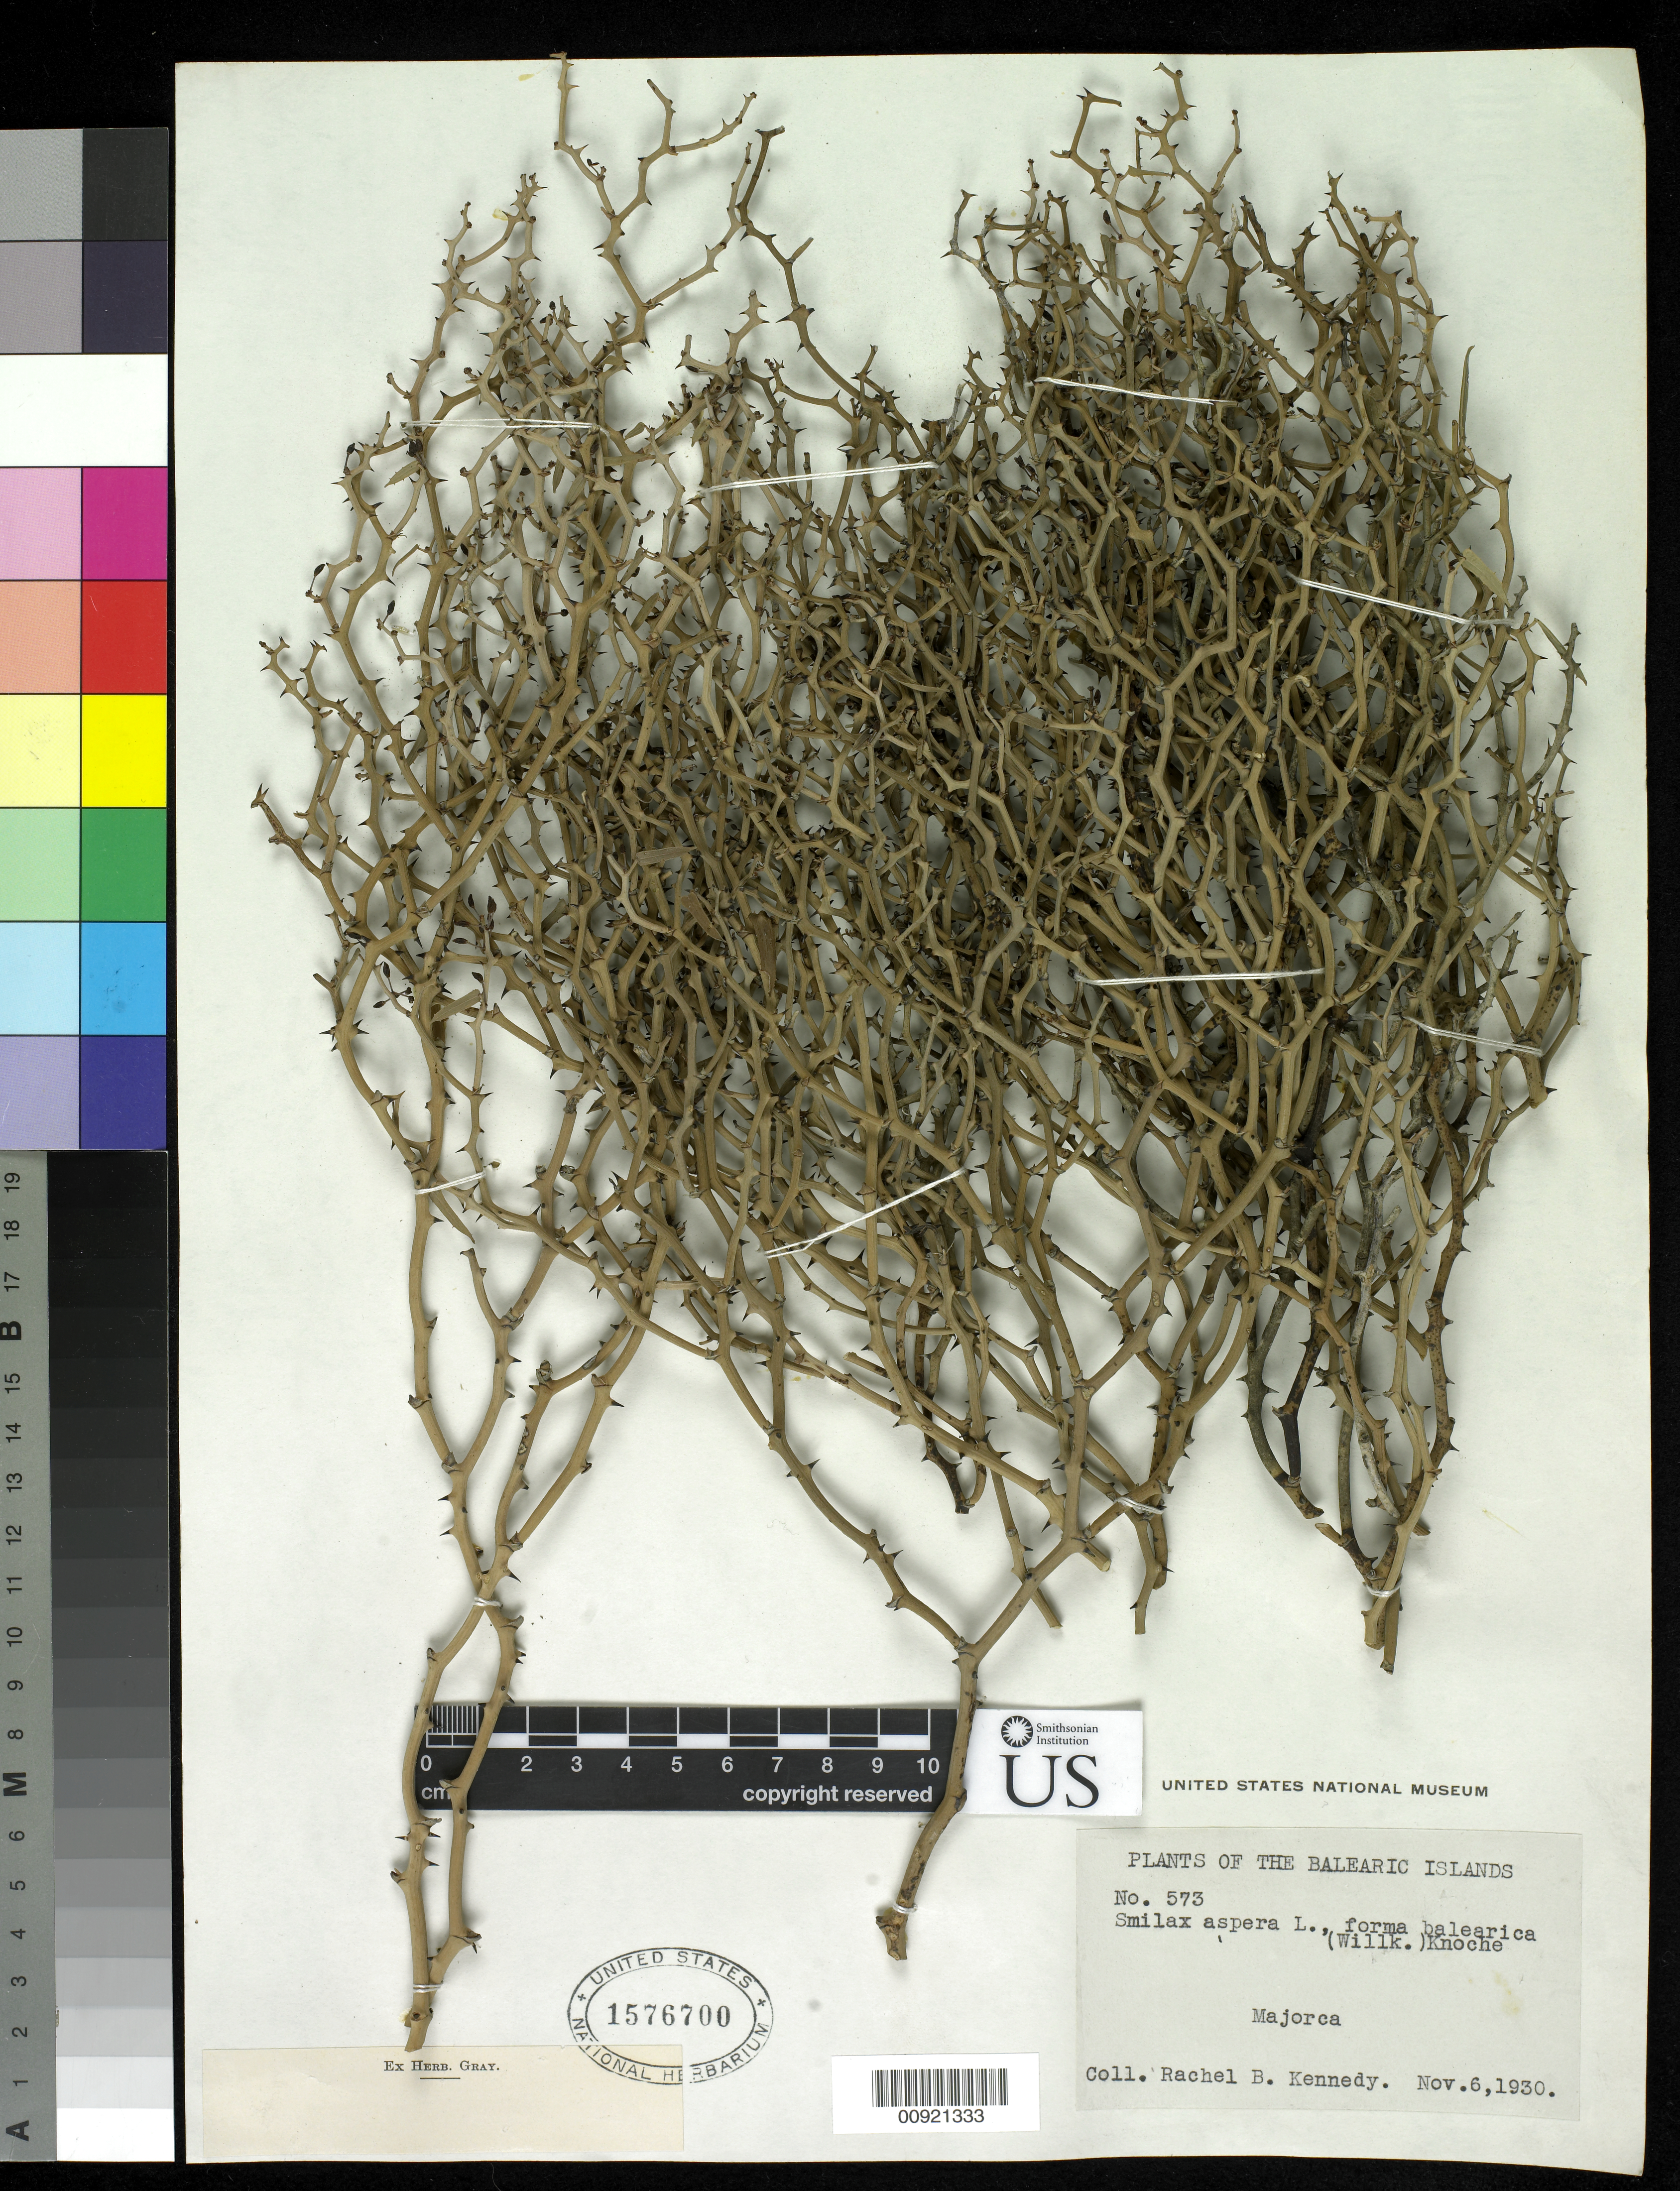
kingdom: Plantae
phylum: Tracheophyta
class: Liliopsida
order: Liliales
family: Smilacaceae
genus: Smilax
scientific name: Smilax aspera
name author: L.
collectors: Kennedy, R.B.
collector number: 573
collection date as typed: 06 Nov 1930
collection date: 1930-11-06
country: Spain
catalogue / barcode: US 1576700